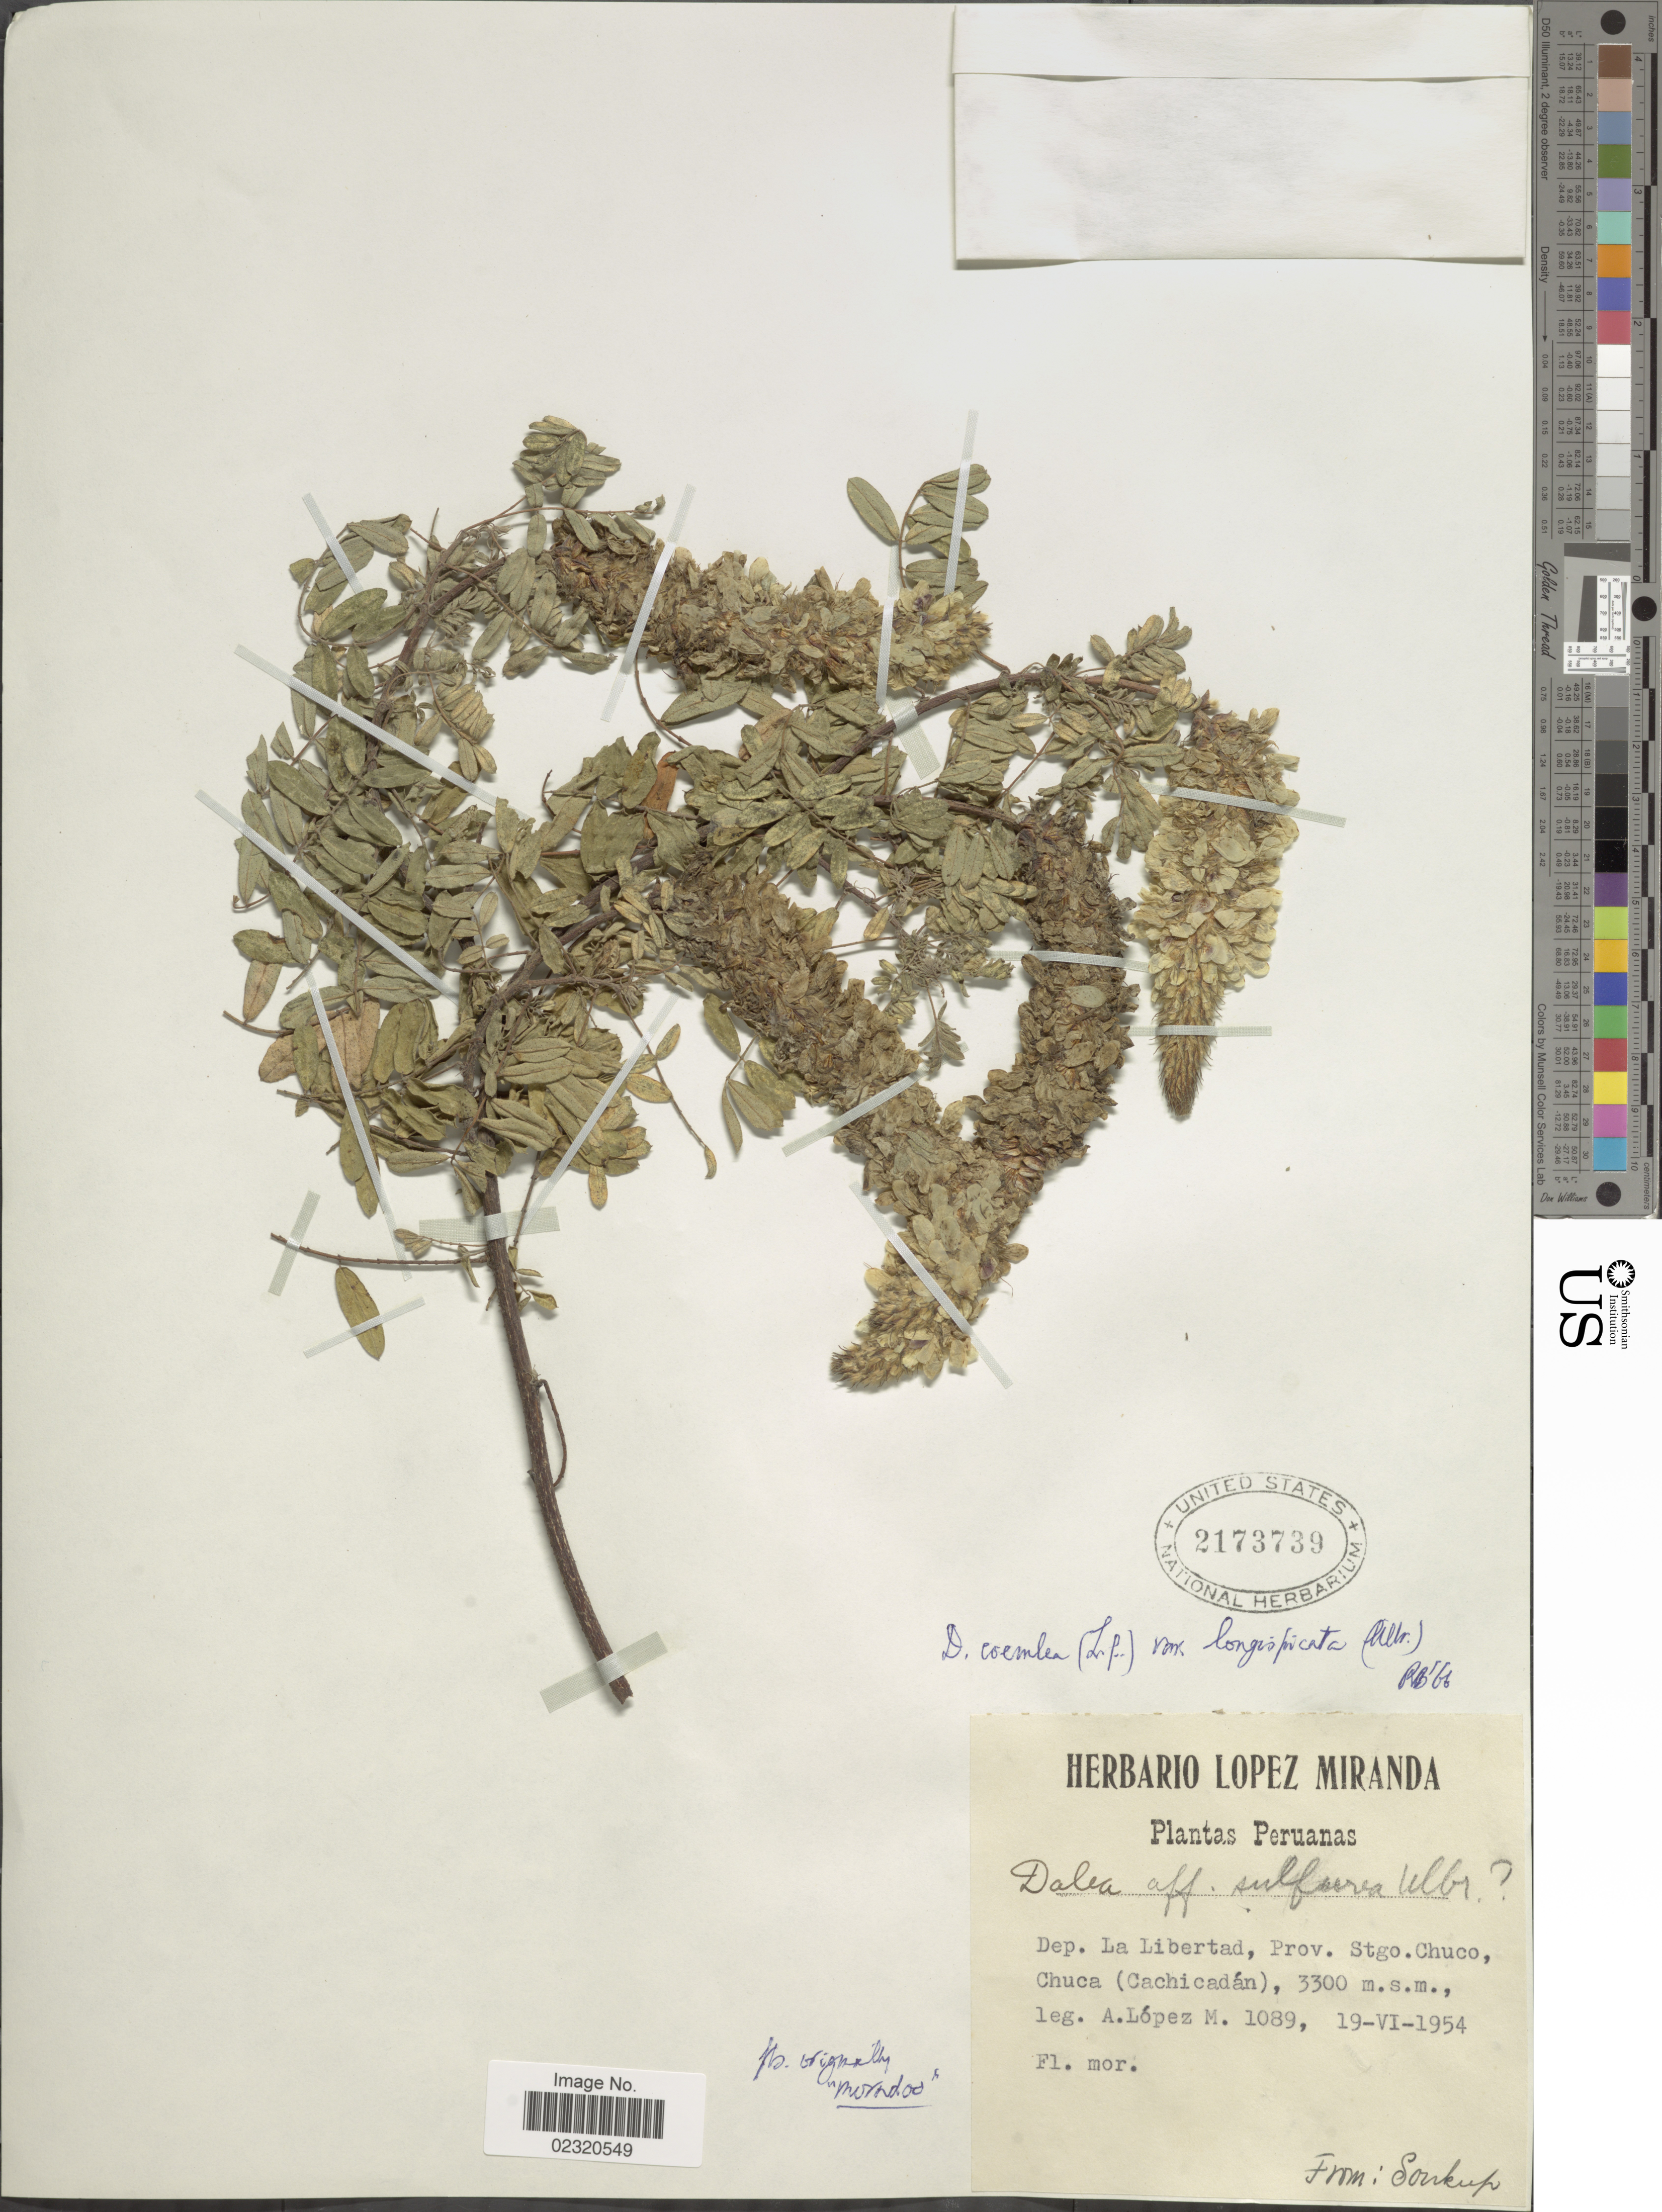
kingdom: Plantae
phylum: Tracheophyta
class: Magnoliopsida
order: Fabales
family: Fabaceae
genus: Dalea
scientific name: Dalea coerulea var. longispicata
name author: (Ulbr.) Barneby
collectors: A. López M.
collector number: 1089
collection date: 1954-06-19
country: Peru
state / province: La Libertad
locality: Prov. Stgo. Chuco, Chuca (Cachicadan)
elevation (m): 3300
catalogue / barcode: US 2173739